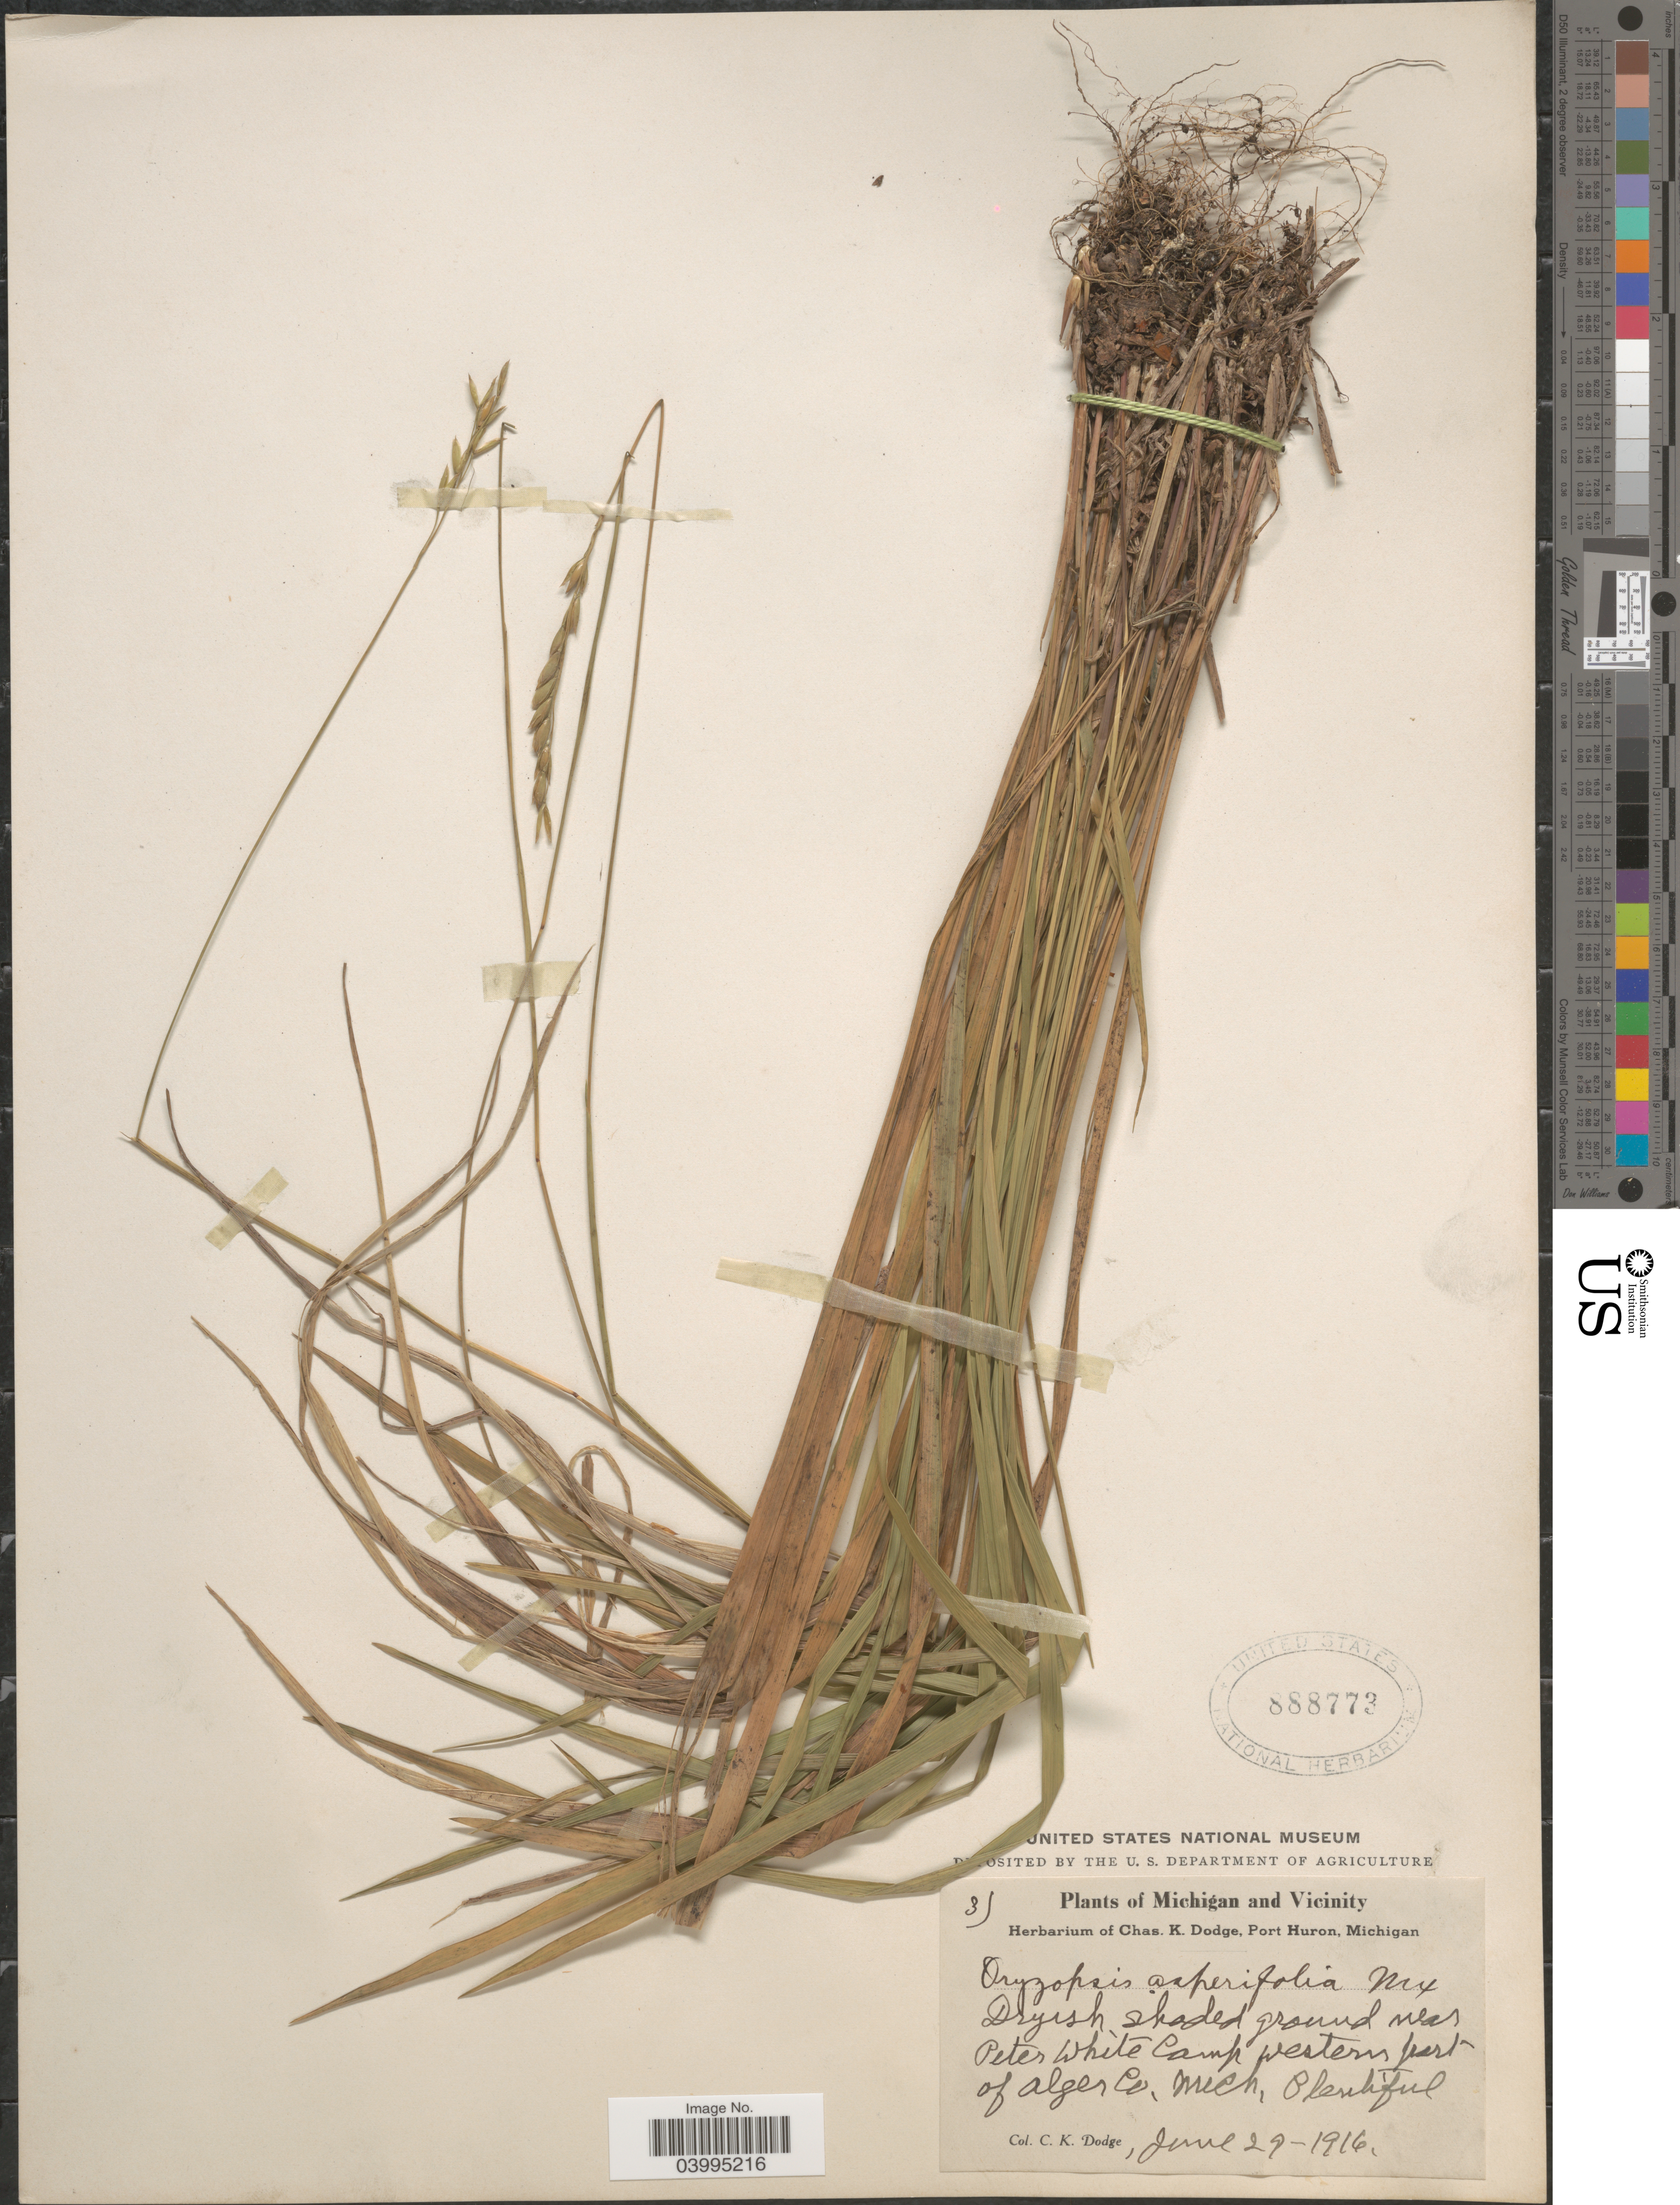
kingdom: Plantae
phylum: Tracheophyta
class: Liliopsida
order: Poales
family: Poaceae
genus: Oryzopsis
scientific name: Oryzopsis asperifolia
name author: Michx.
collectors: C. Dodge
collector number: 3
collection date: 1916-06-29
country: United States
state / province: Michigan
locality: Michigan and Vicinity. Dryish shaded ground near Peter White Camp Western part of Alger Co.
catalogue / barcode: US 888773